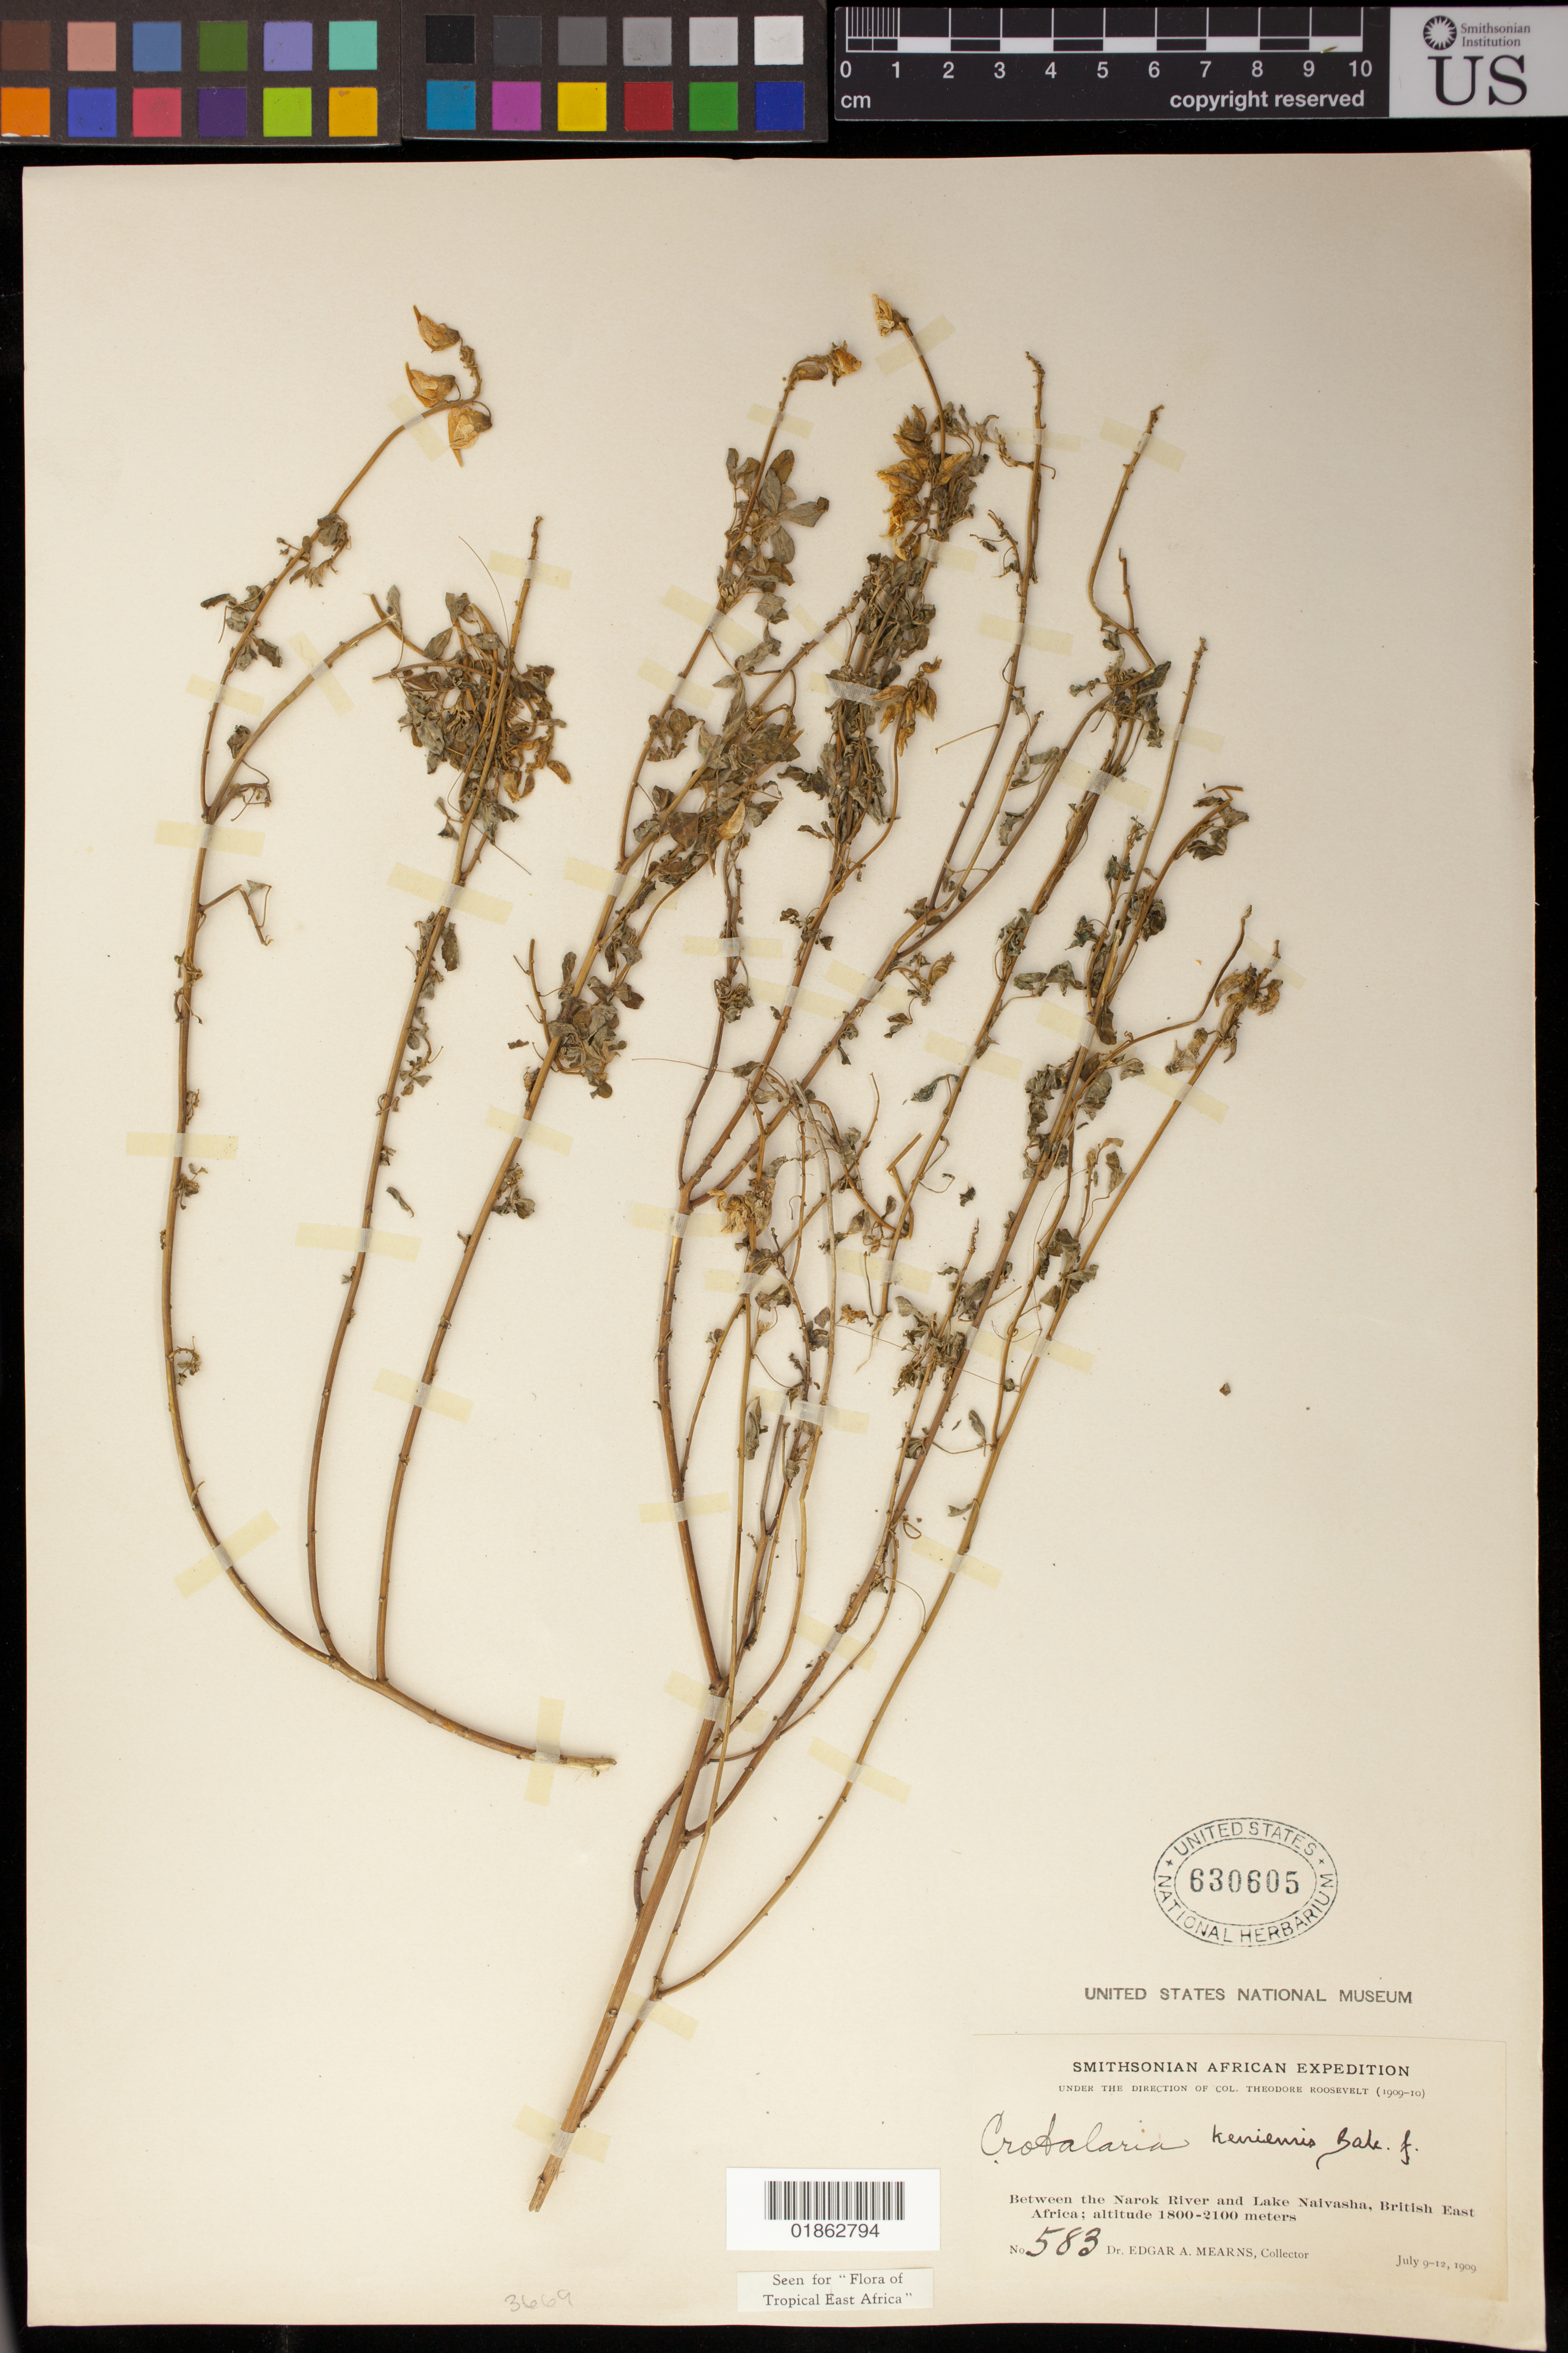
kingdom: Plantae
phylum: Tracheophyta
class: Magnoliopsida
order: Fabales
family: Fabaceae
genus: Crotalaria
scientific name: Crotalaria keniensis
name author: Baker f.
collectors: E. A. Mearns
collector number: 583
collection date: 1909-07-09/1909-07-12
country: Kenya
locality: Between the Narok River and Lake Naivasha, British East Africa.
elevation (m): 1800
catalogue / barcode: US 630605